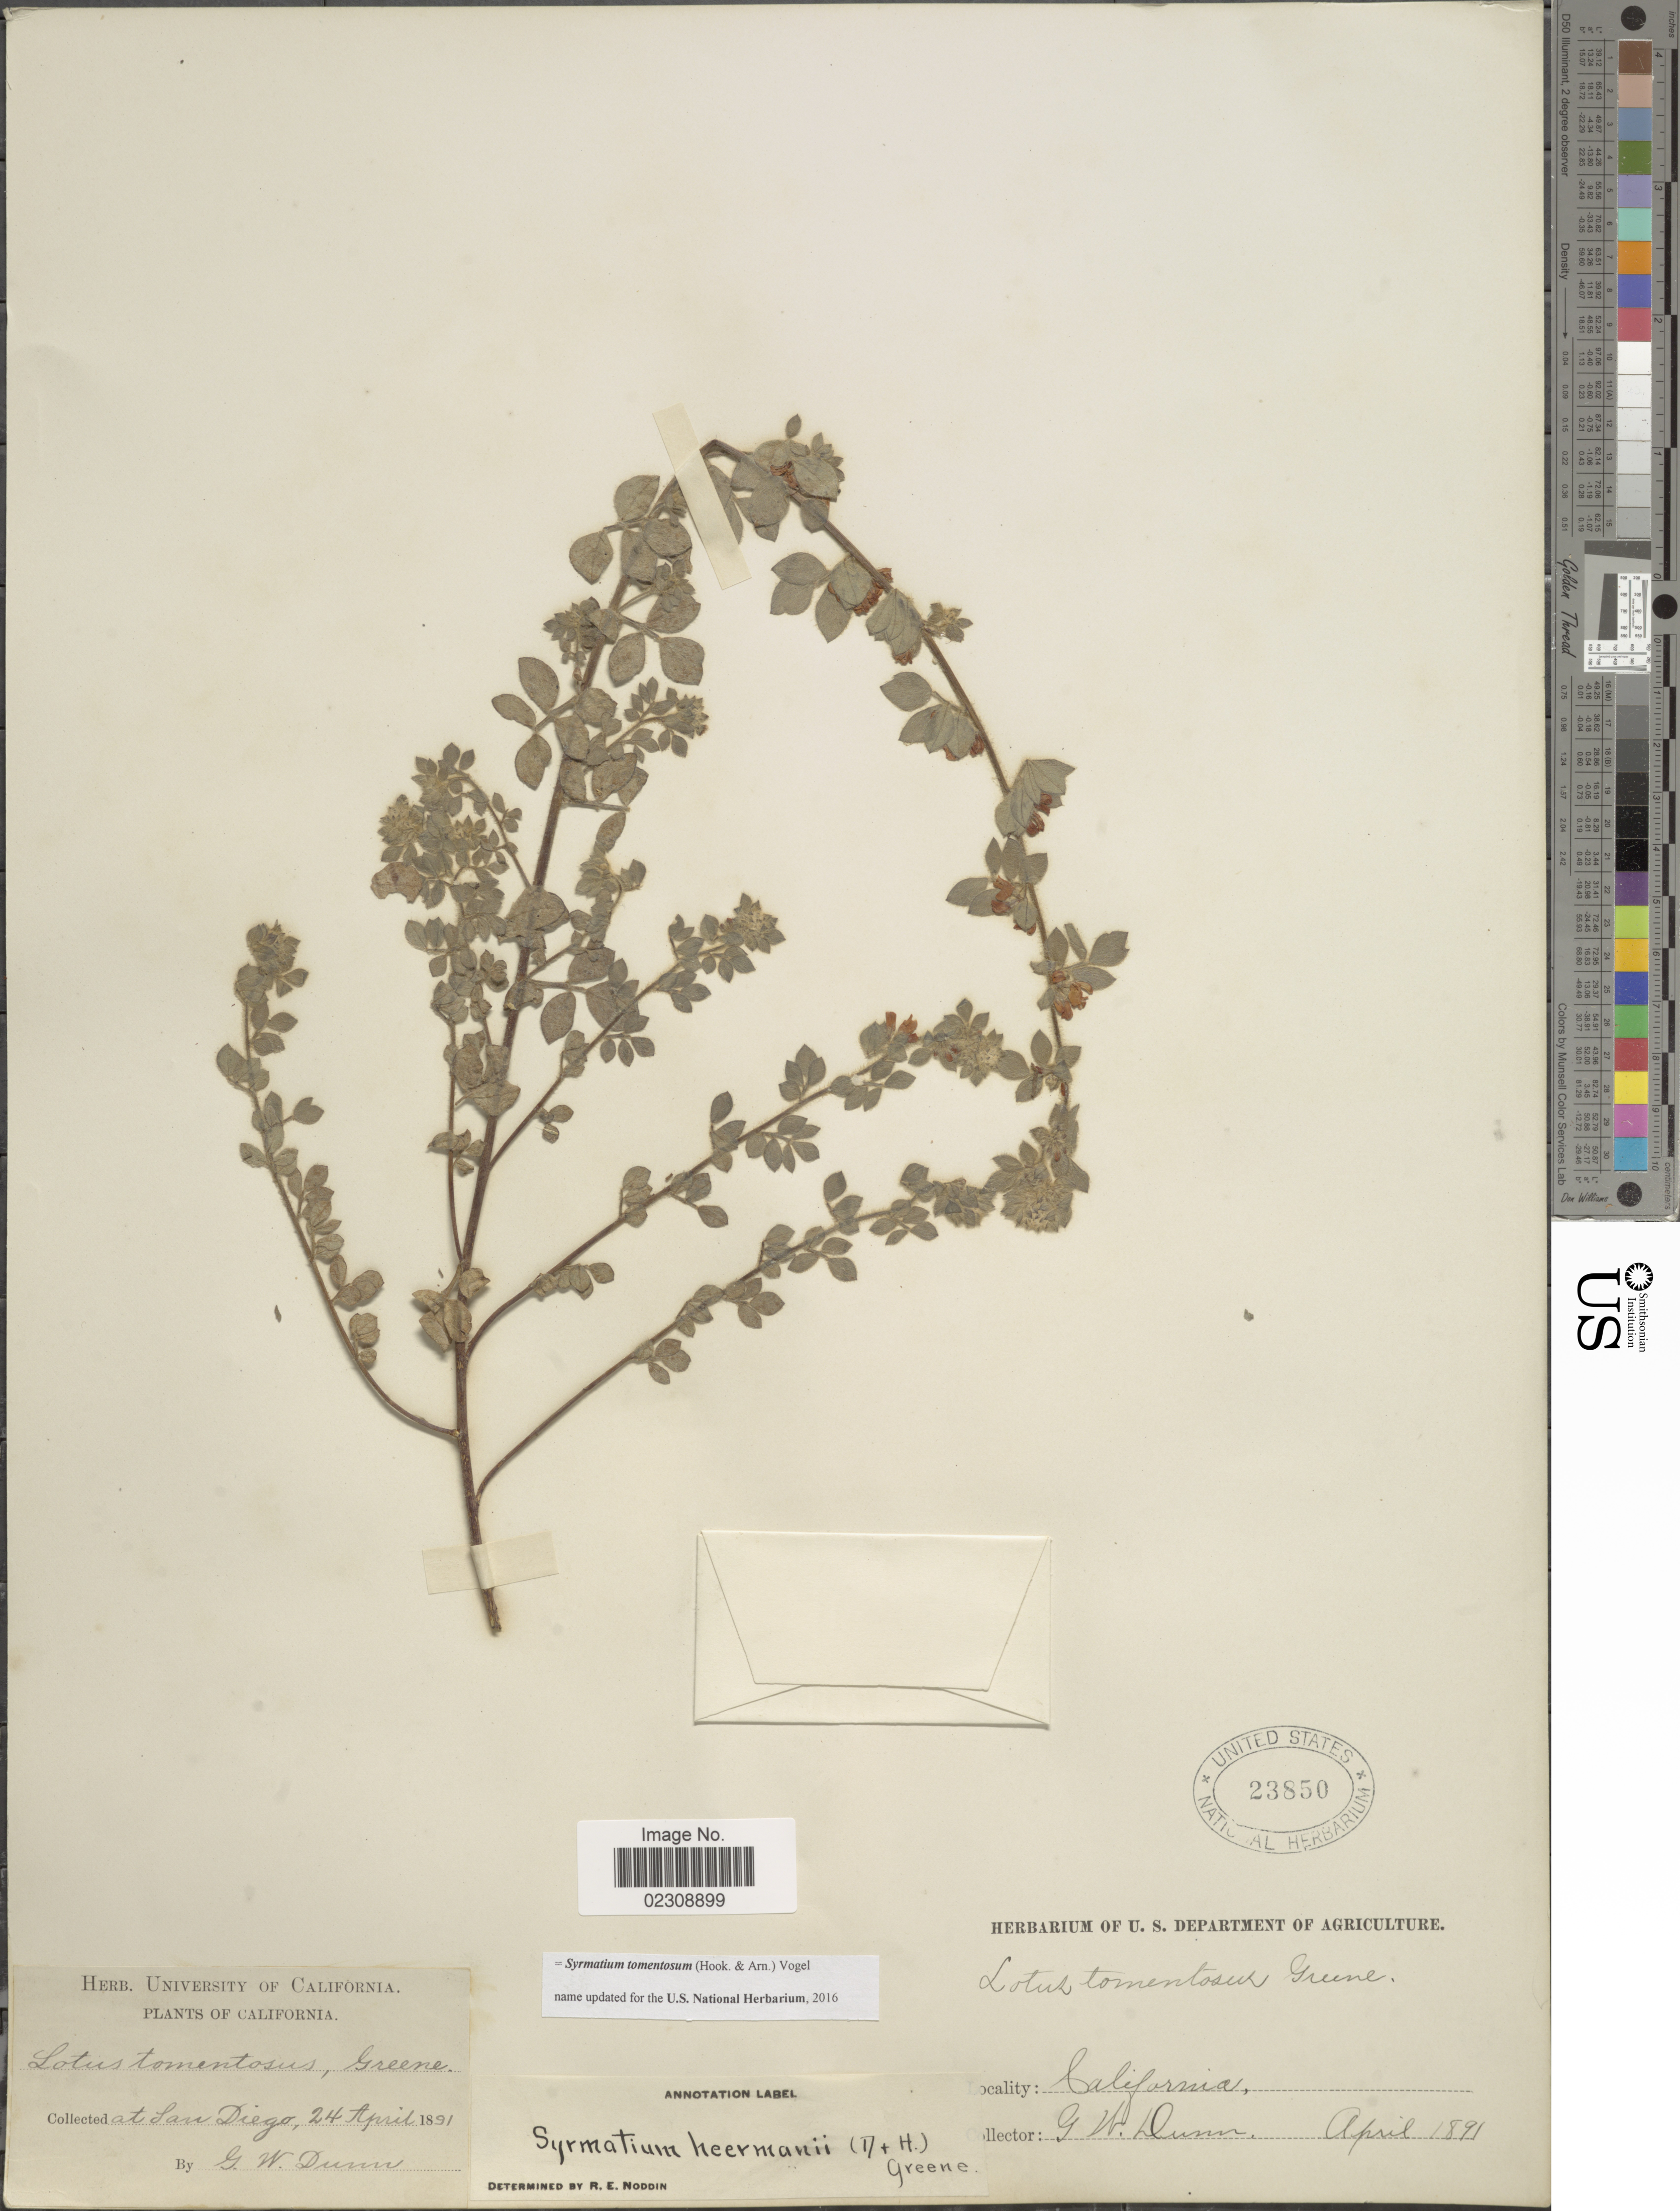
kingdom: Plantae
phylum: Tracheophyta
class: Magnoliopsida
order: Fabales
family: Fabaceae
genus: Syrmatium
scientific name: Syrmatium tomentosum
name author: (Hook. & Arn.) Vogel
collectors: G. W.Dunn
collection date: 1891-04-24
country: United States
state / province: California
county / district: San Diego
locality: San Diego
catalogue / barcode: US 23850